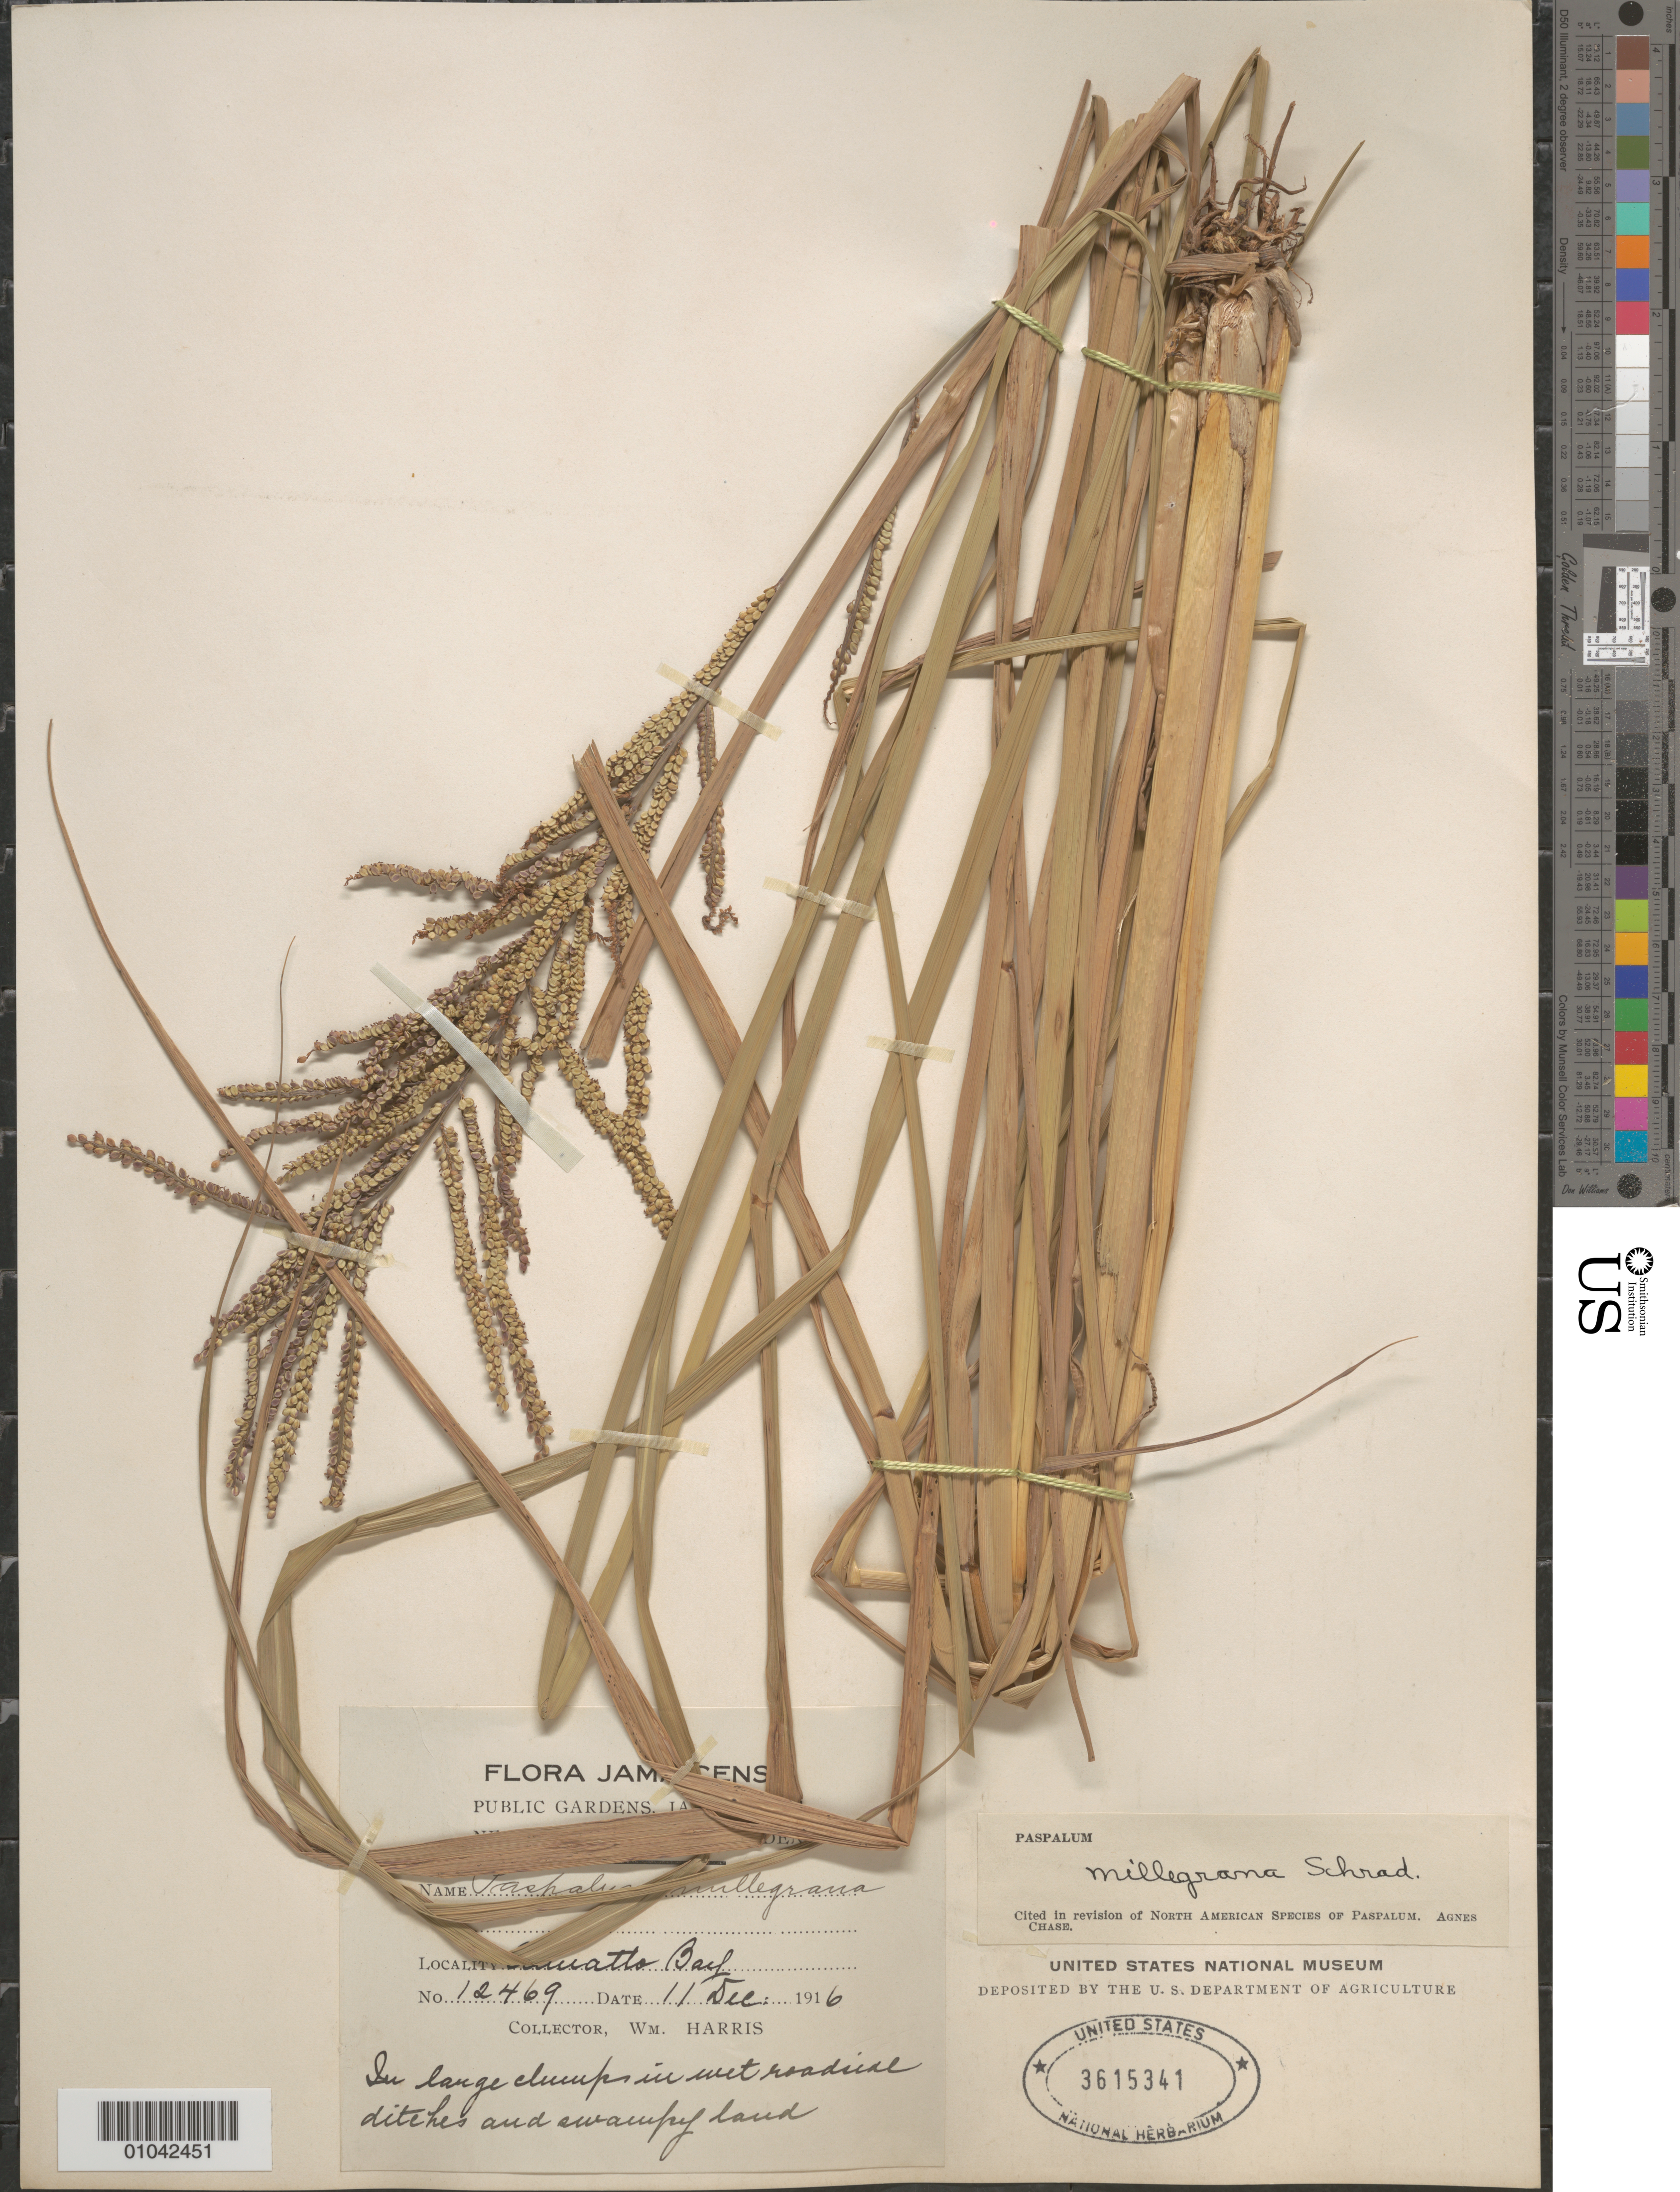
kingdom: Plantae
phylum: Tracheophyta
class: Liliopsida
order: Poales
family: Poaceae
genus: Paspalum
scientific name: Paspalum millegrana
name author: Schrad.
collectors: W. Harris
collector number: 12469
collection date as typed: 11 Dec 1916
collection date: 1916-12-11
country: Jamaica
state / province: Saint Mary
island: Jamaica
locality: Annatto Bay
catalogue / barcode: US 3615341